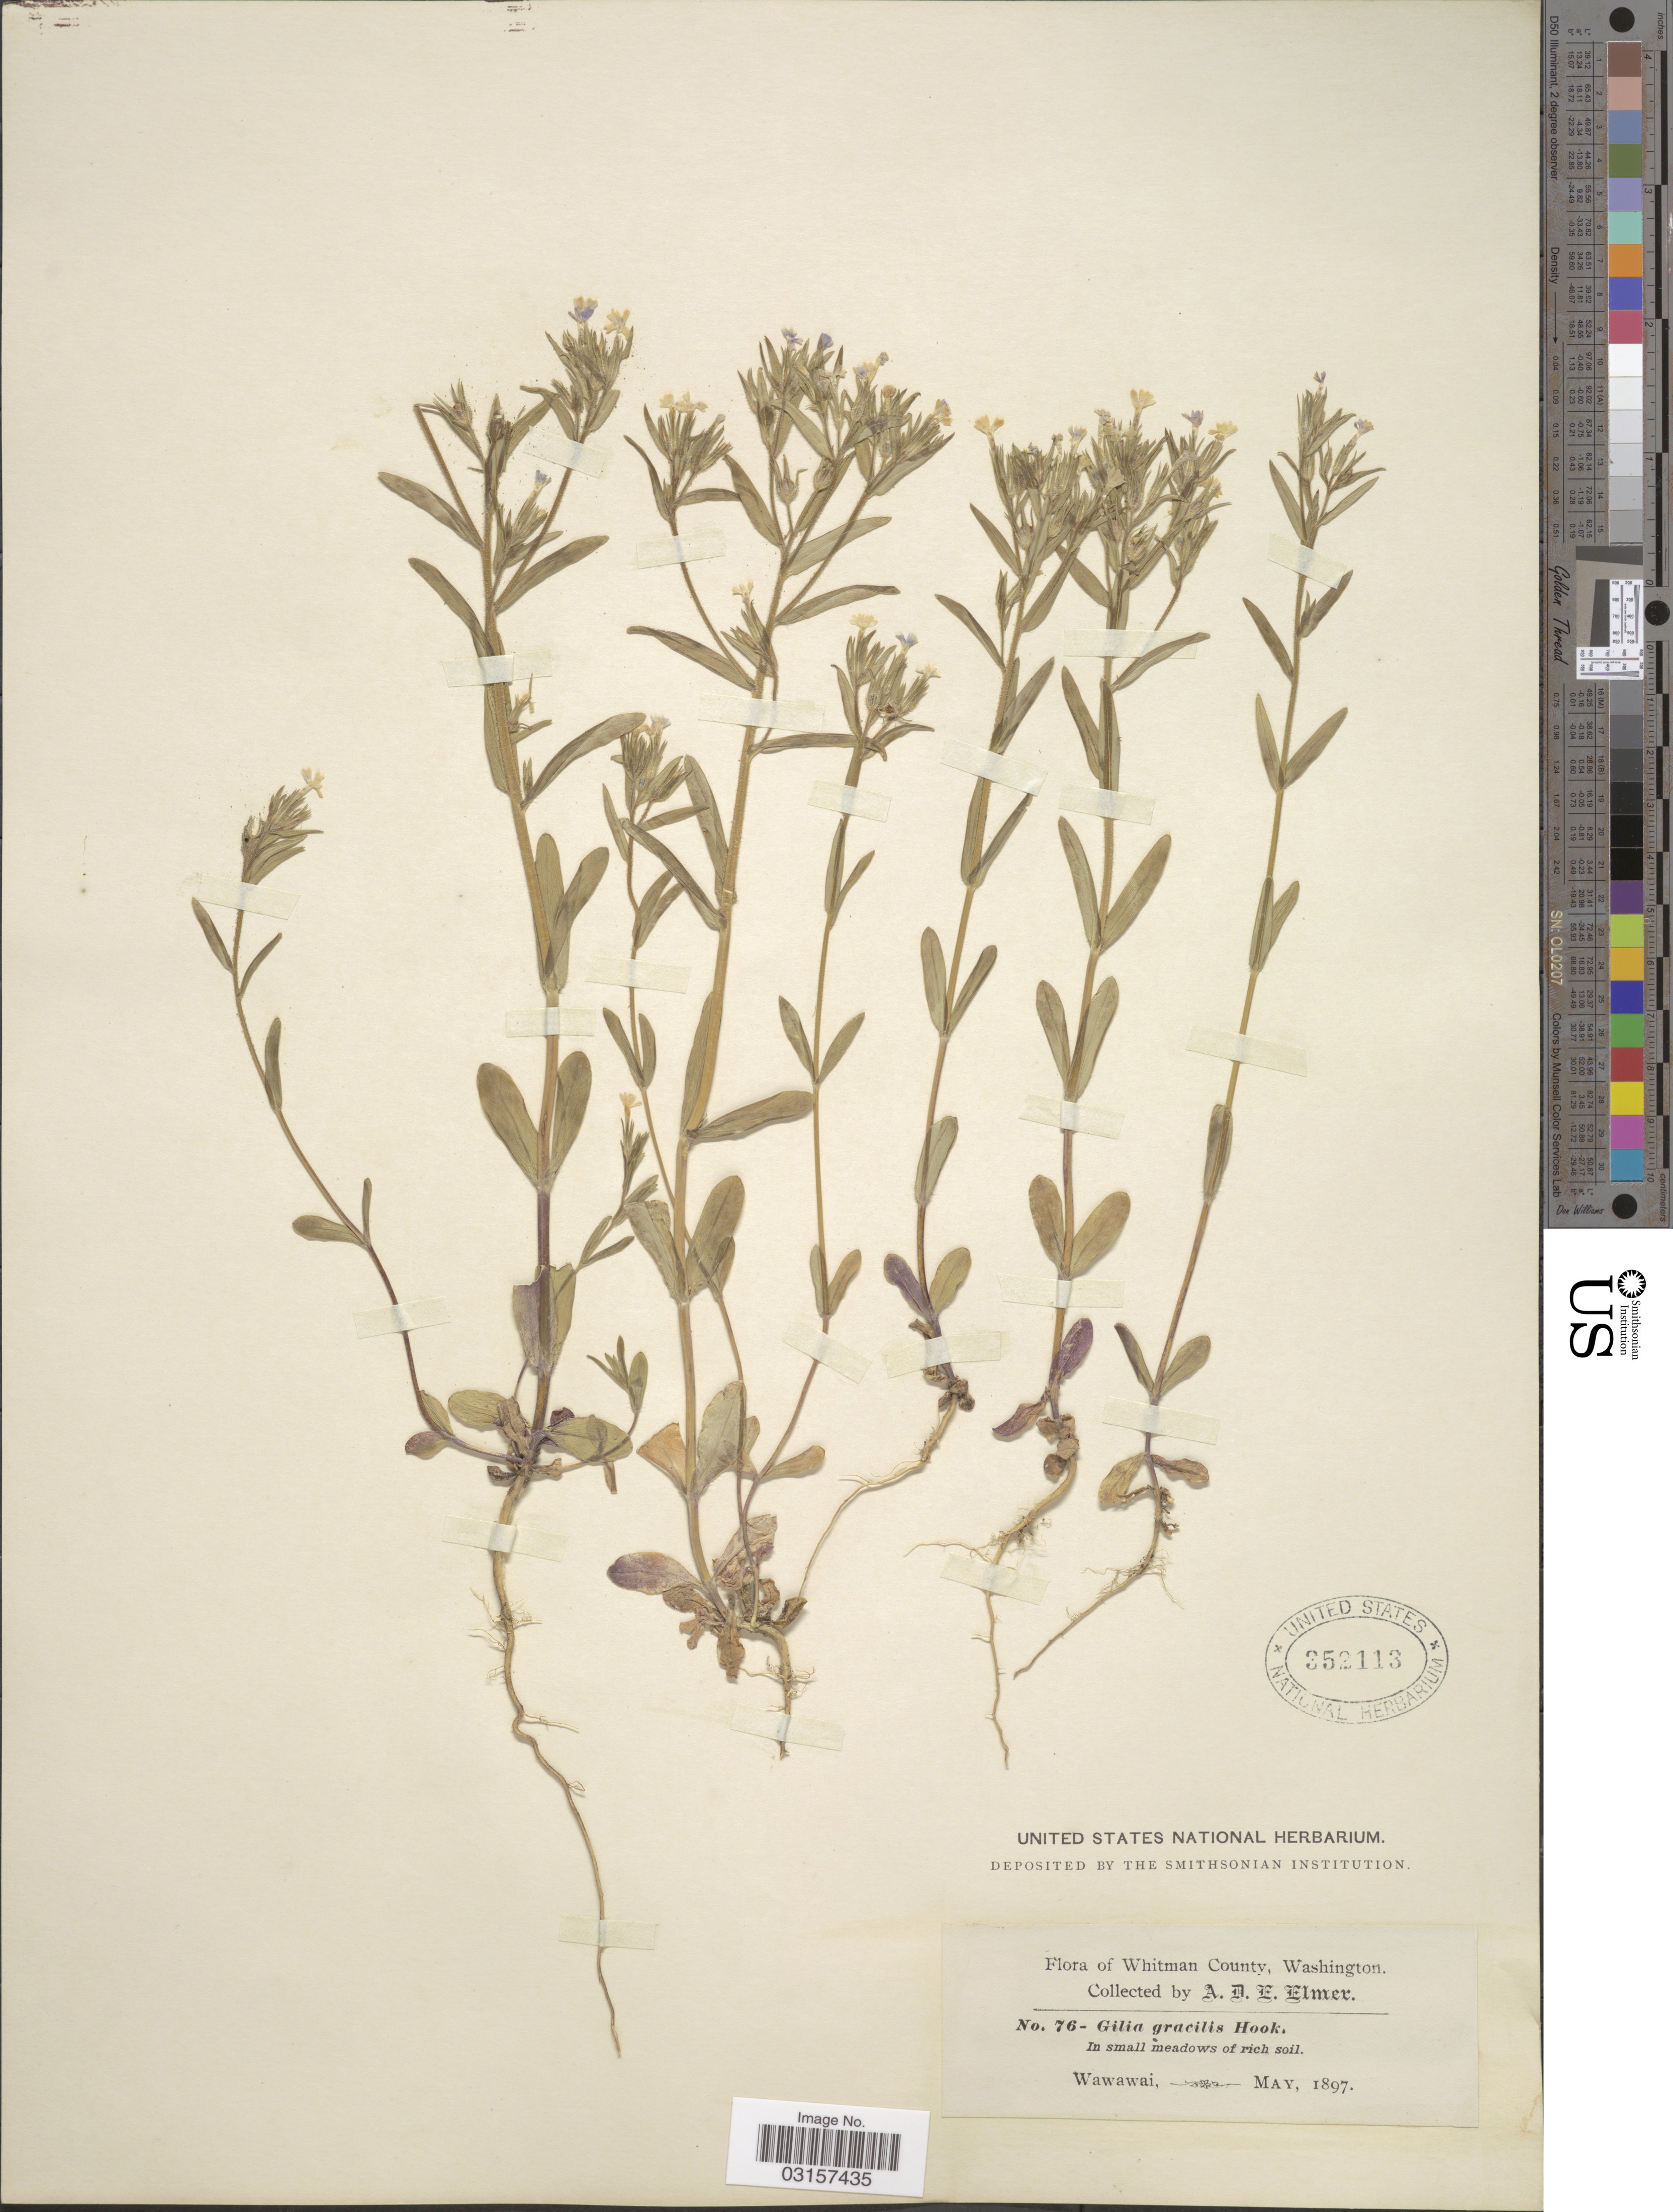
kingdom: Plantae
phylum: Tracheophyta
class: Magnoliopsida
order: Ericales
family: Polemoniaceae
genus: Microsteris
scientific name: Microsteris gracilis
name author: (Hook.) Greene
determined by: (US) Smithsonian Institution - National Museum of Natural History - Department of Botany (UNITED STATES)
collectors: A. D. E. Elmer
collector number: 76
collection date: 1897-05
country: United States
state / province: Washington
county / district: Whitman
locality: Whitman County, Wawawai.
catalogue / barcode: US 352113